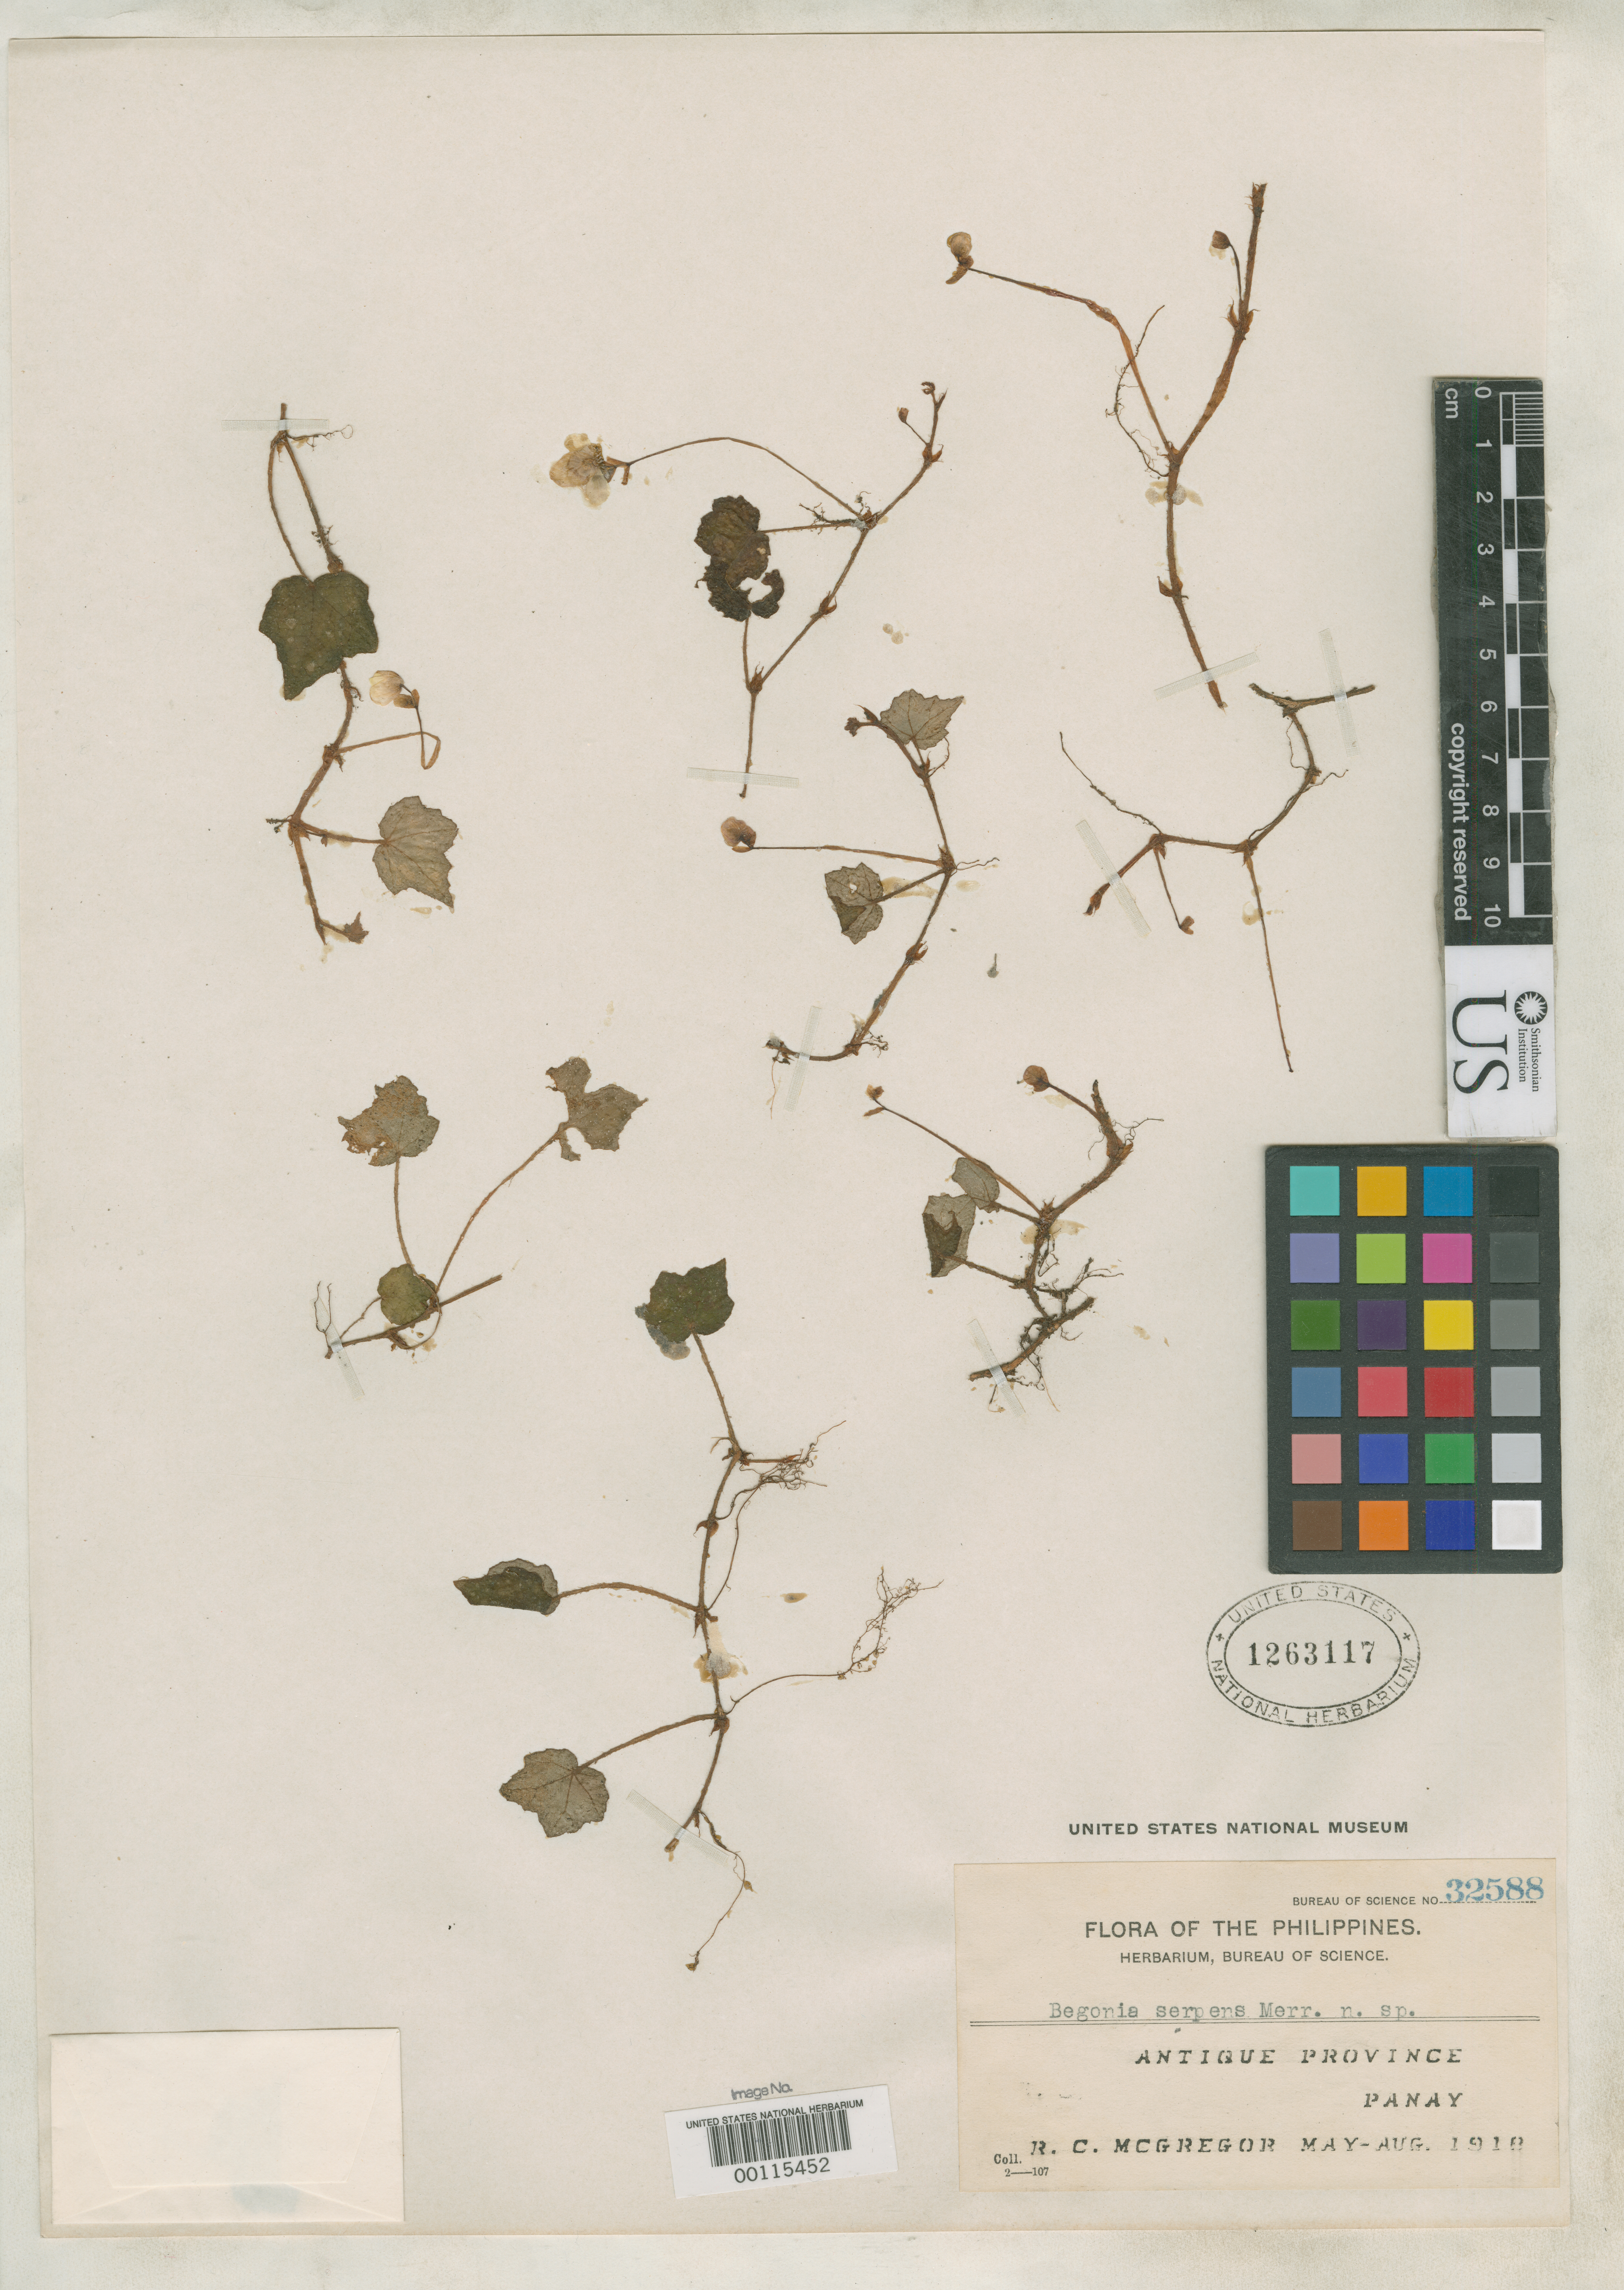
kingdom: Plantae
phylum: Tracheophyta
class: Magnoliopsida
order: Cucurbitales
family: Begoniaceae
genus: Begonia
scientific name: Begonia serpens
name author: Merr.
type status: Isotype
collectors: R. C. McGregor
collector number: Bur. Sci. 32588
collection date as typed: May 1918 to -- Jun 1918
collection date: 1918-05/1918-06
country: Philippines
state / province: Western Visayas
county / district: Antique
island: Panay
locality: Culasi.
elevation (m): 500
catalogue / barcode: US 1263117